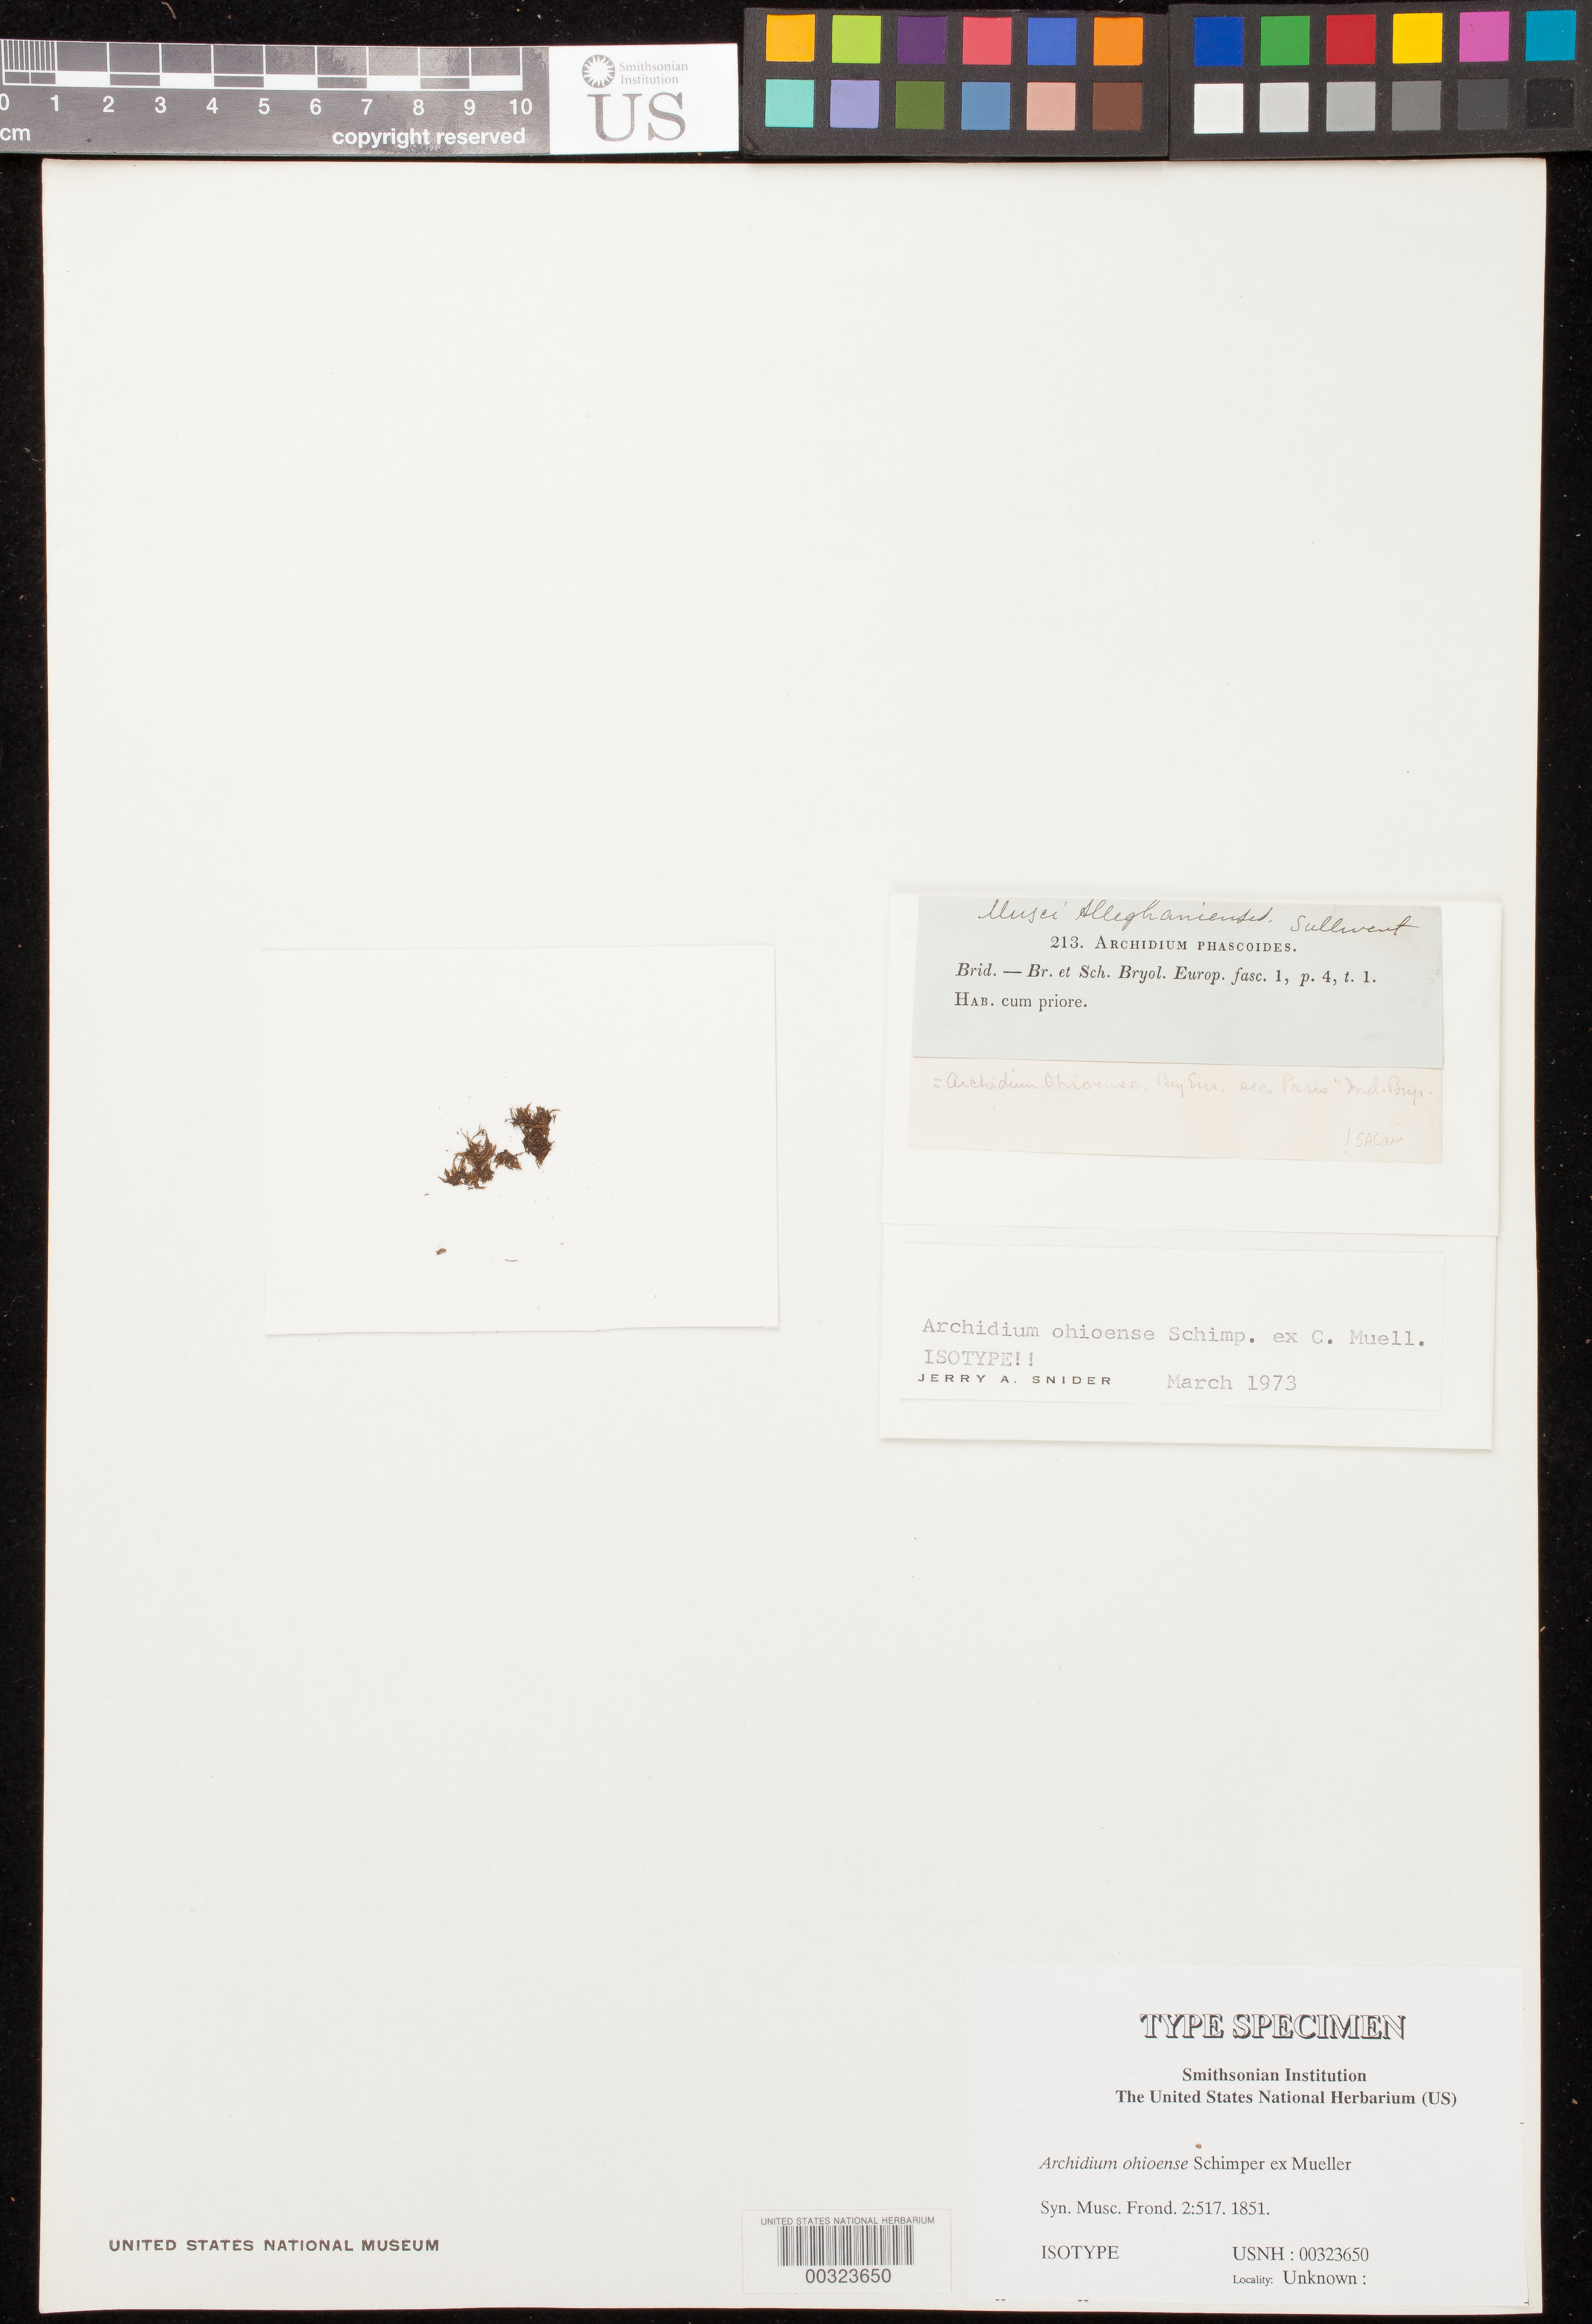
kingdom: Plantae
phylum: Bryophyta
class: Bryopsida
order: Archidiales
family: Archidiaceae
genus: Archidium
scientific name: Archidium ohioense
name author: Schimp. ex Müll. Hal.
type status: Isotype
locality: DO NOT MODIFY [This collection event record is attached to a large number of catalog records with both collector & country unknown; label data should be confirmed from individual specimens.]